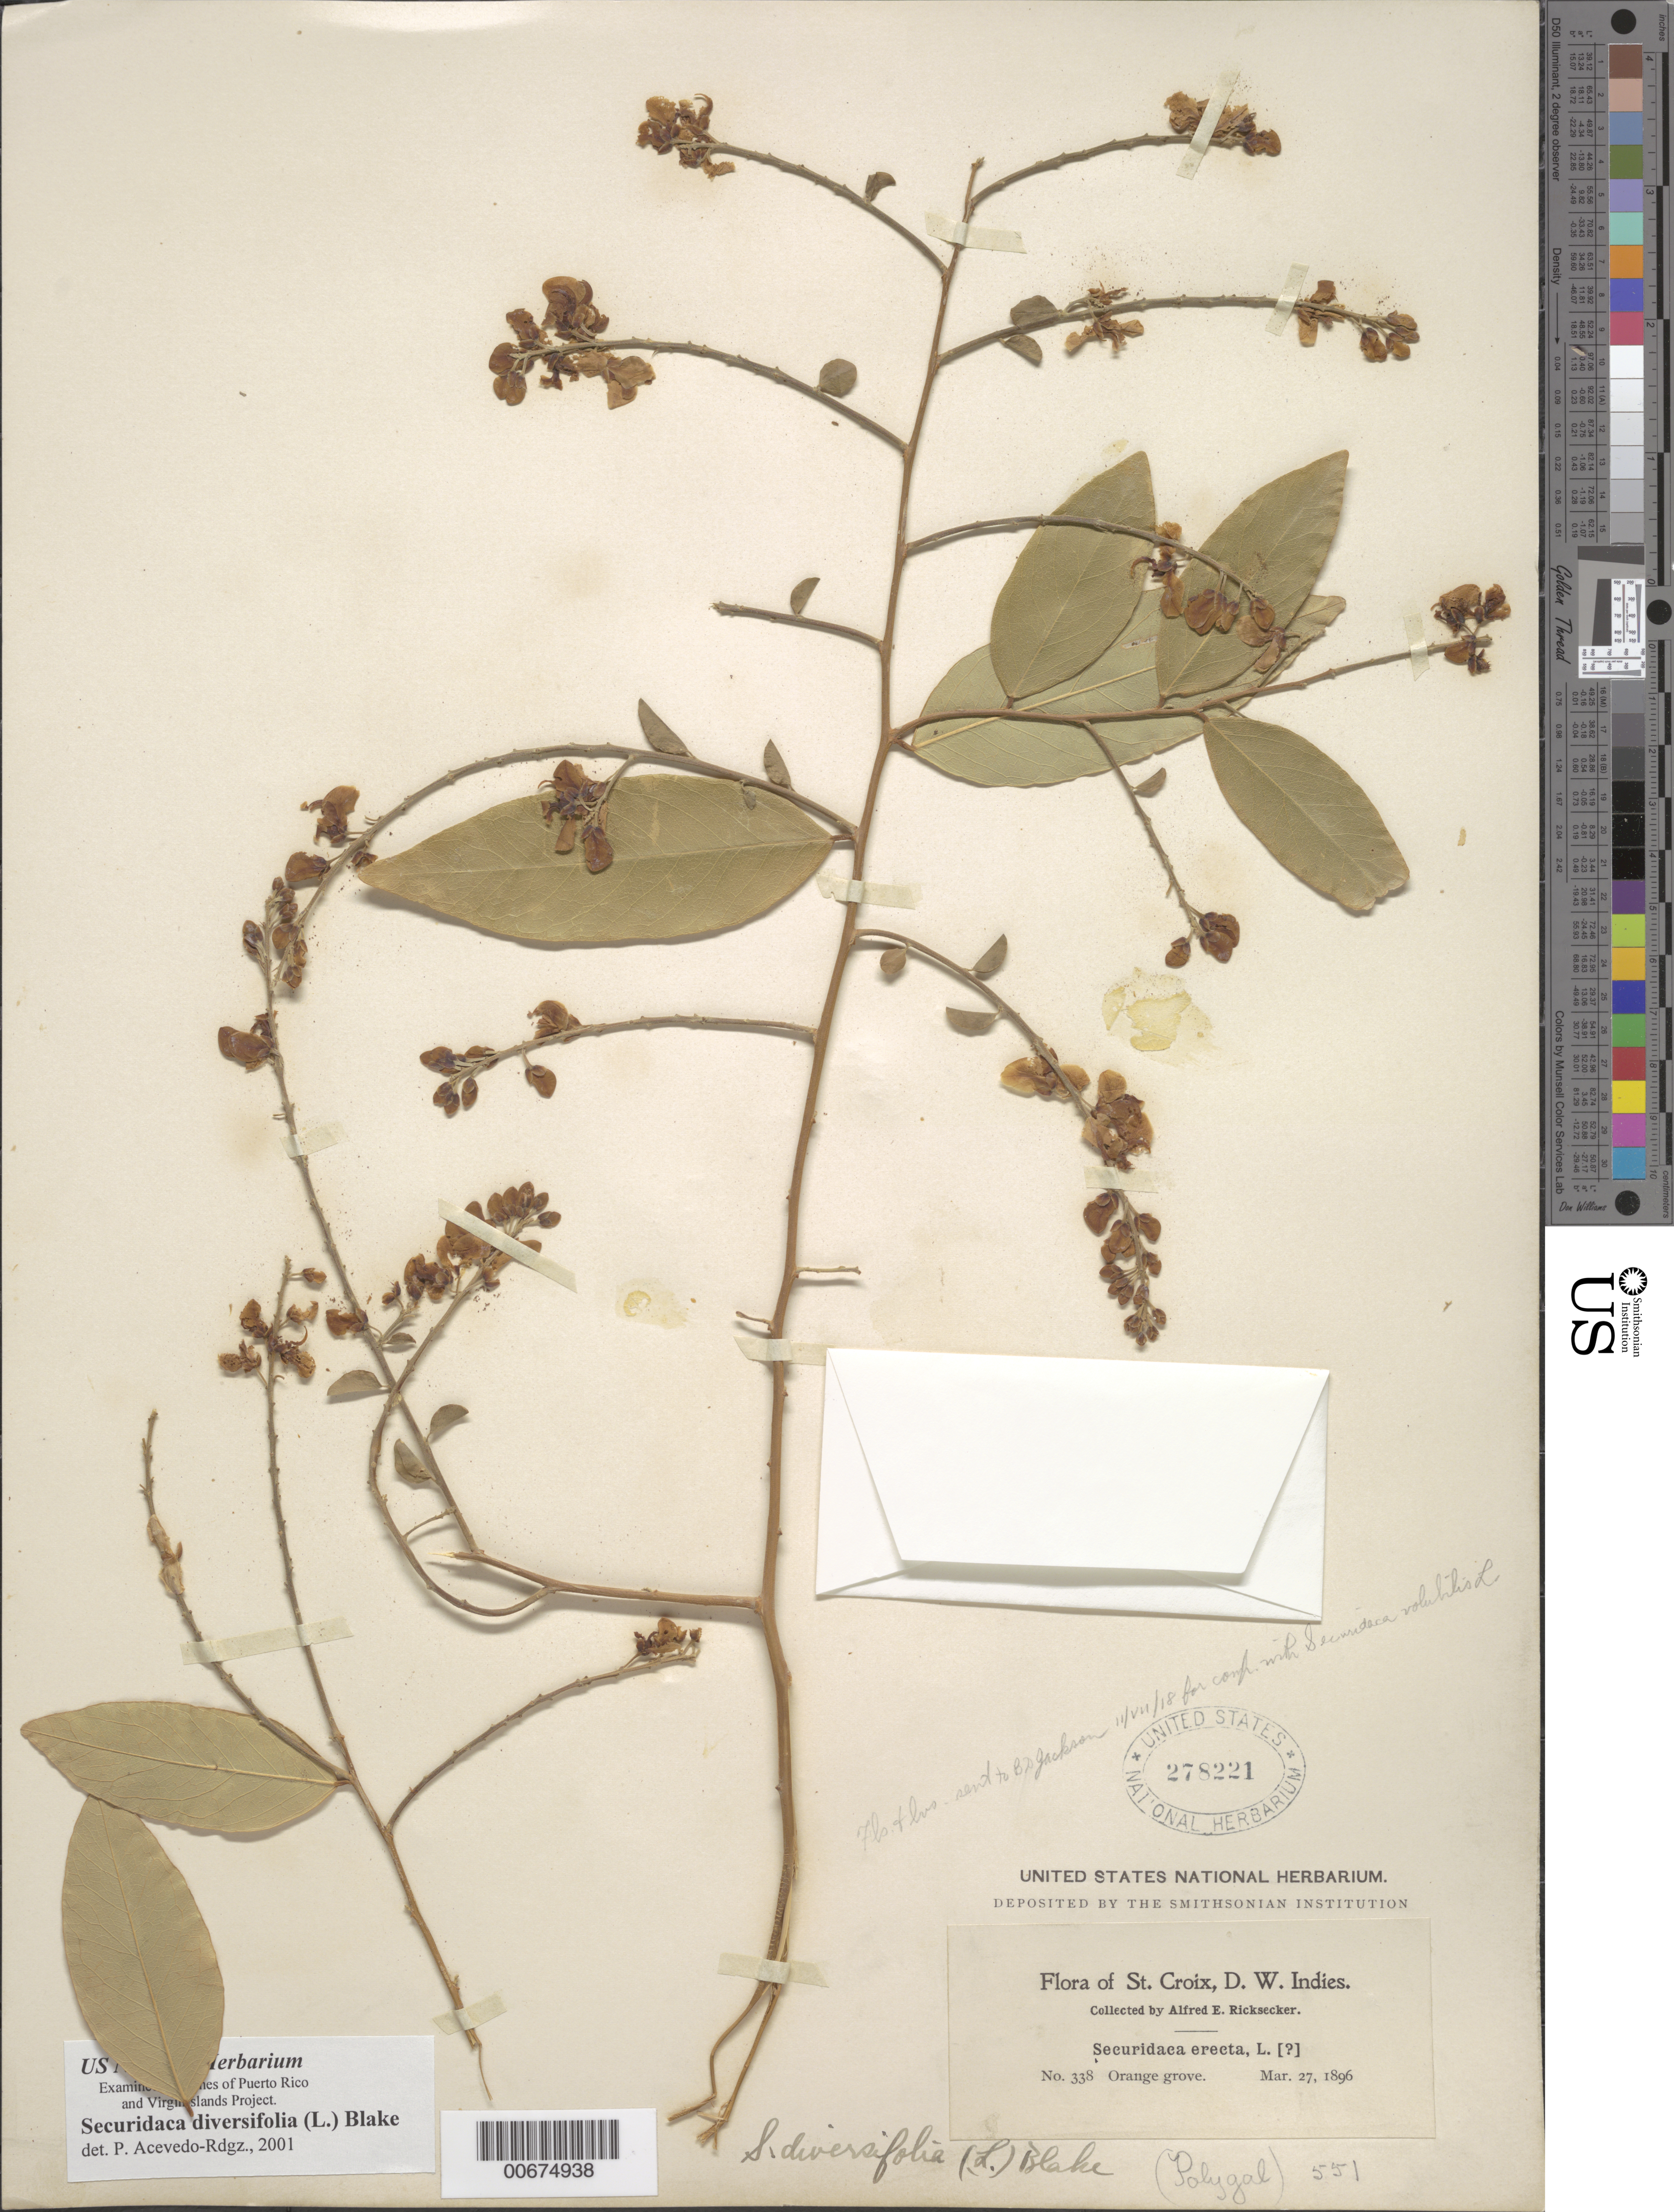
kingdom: Plantae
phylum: Tracheophyta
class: Magnoliopsida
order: Fabales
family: Polygalaceae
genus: Securidaca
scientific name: Securidaca diversifolia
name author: (L.) S.F. Blake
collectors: A. E. Ricksecker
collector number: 338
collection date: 1896-03-27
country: U.S. Virgin Islands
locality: St. Croix, D.W. Indies. Orange grove.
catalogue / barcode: US 2782214